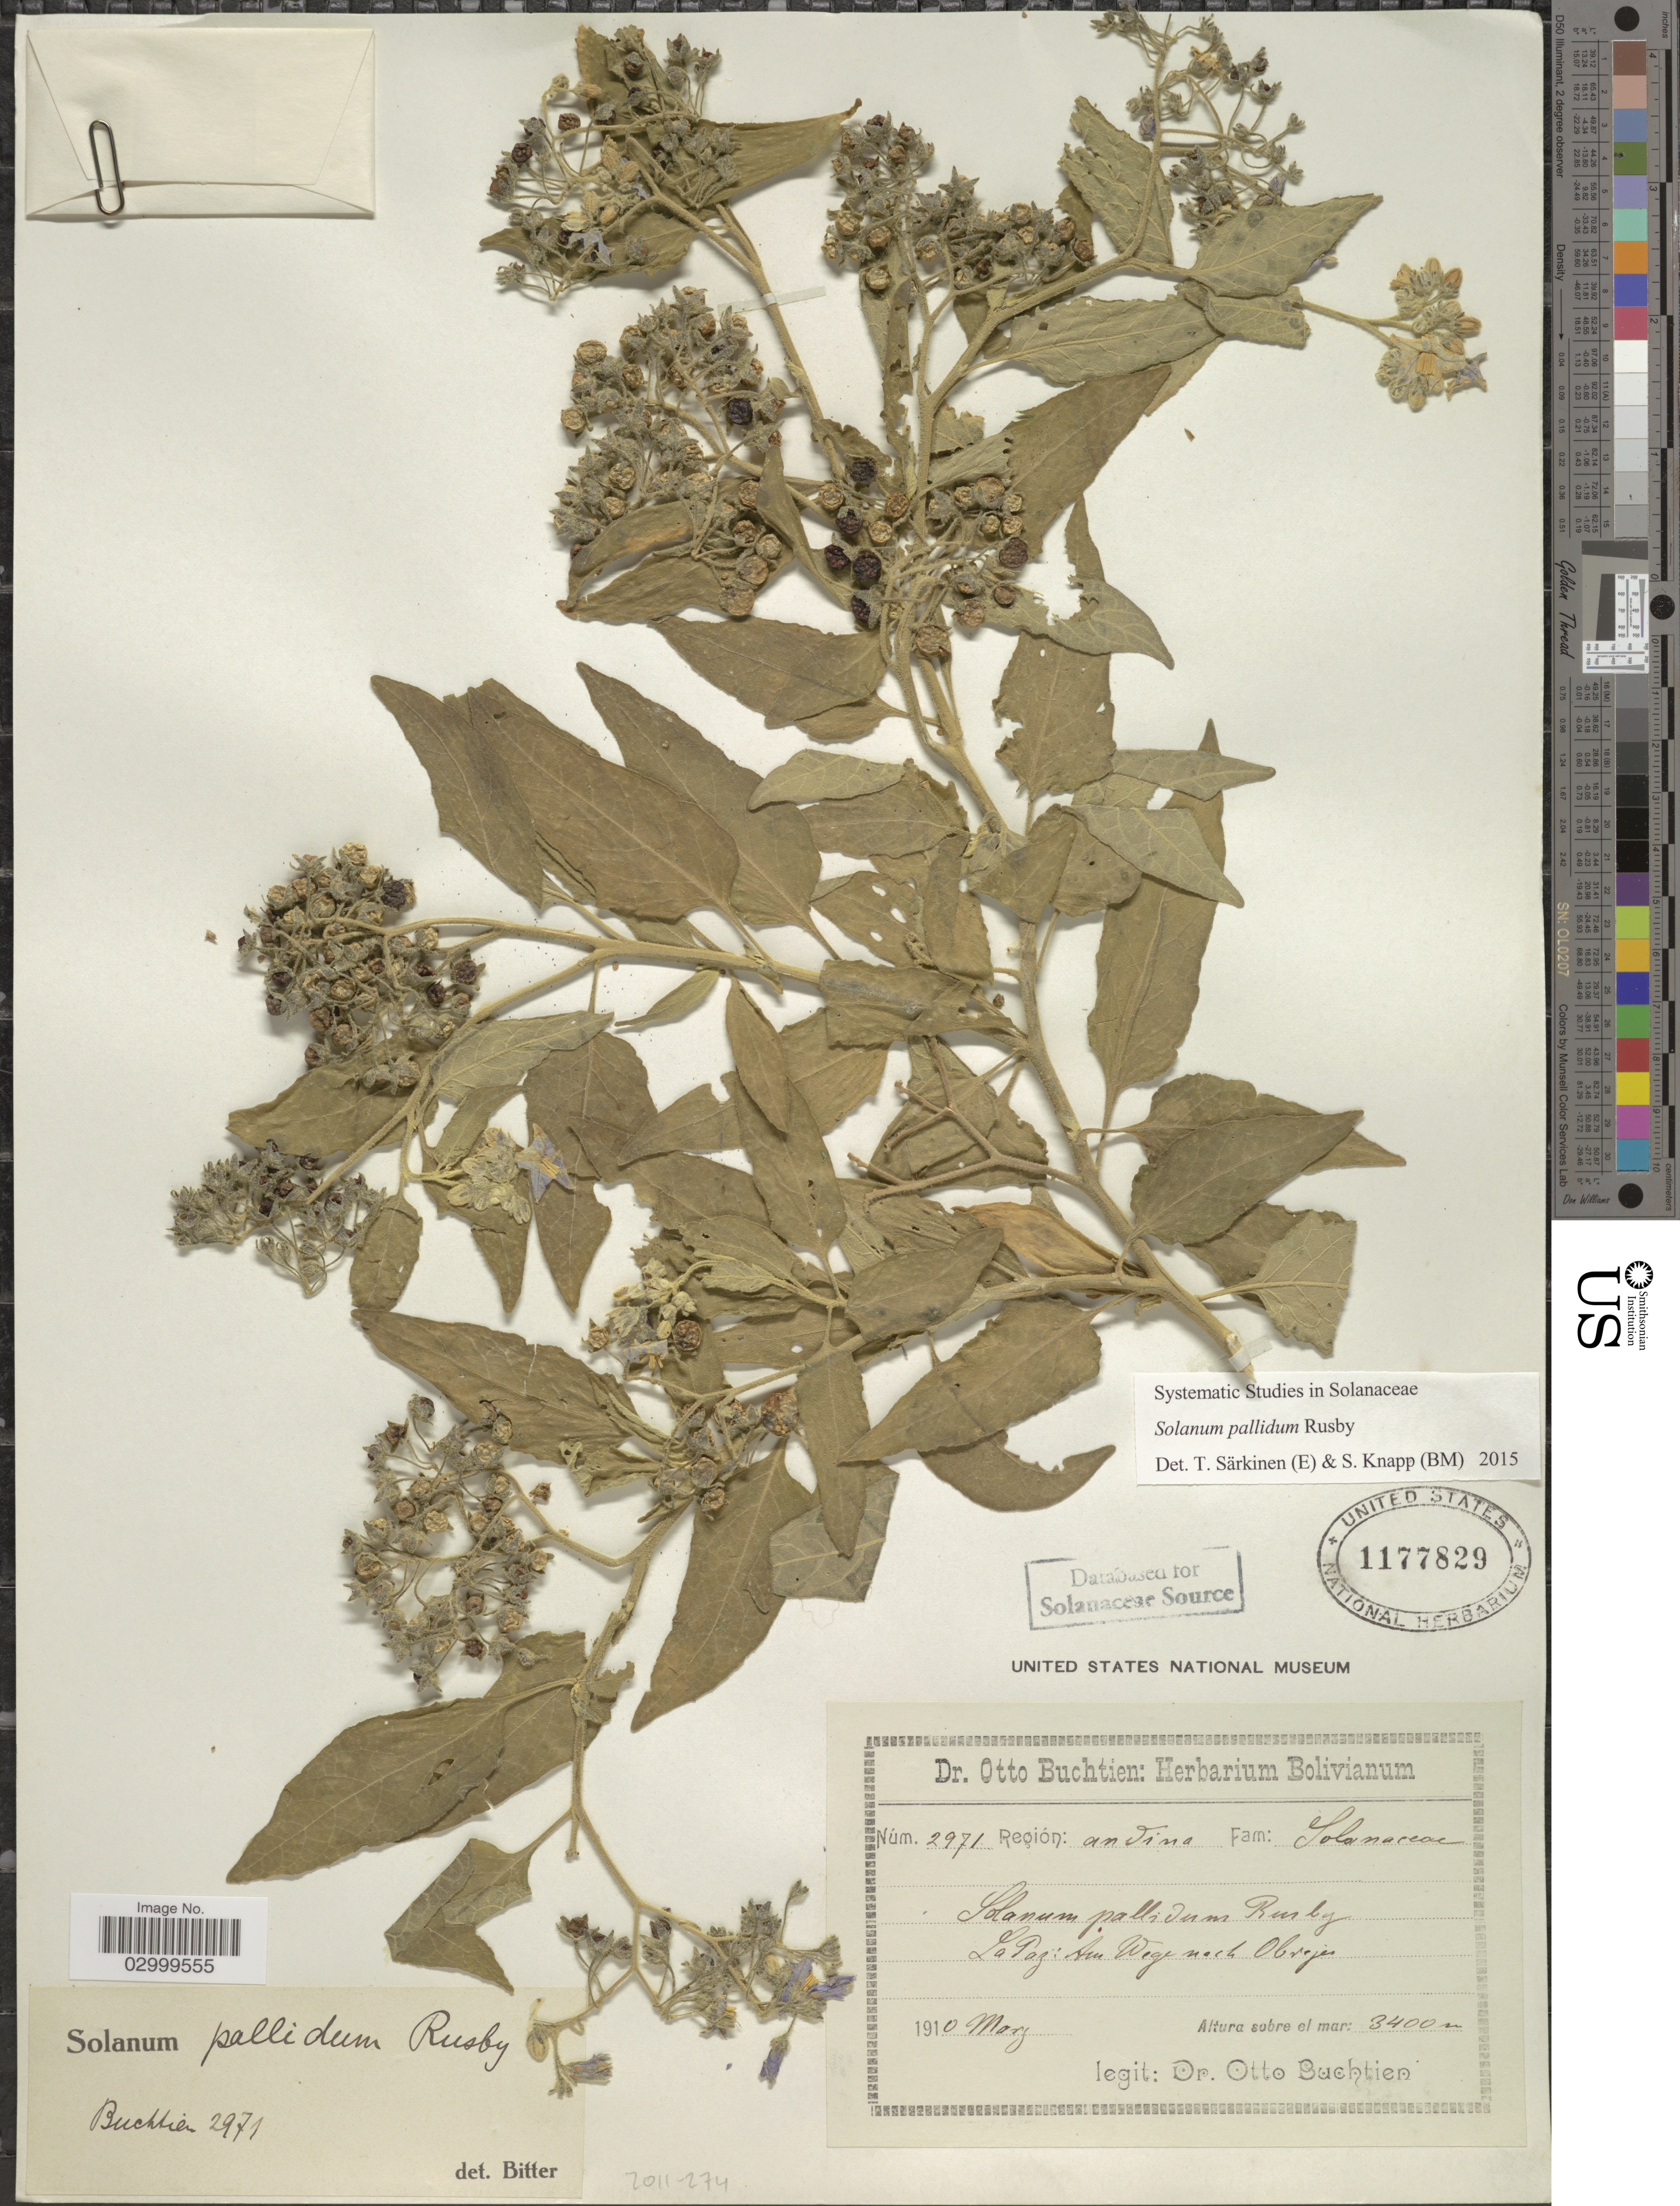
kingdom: Plantae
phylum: Tracheophyta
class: Magnoliopsida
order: Solanales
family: Solanaceae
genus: Solanum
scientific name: Solanum pallidum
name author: Rusby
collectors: O. Buchtien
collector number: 2971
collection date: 1910-03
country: Bolivia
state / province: La Paz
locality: Región: andina. Am Wege nach Obrajes.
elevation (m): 3400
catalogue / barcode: US 1177829